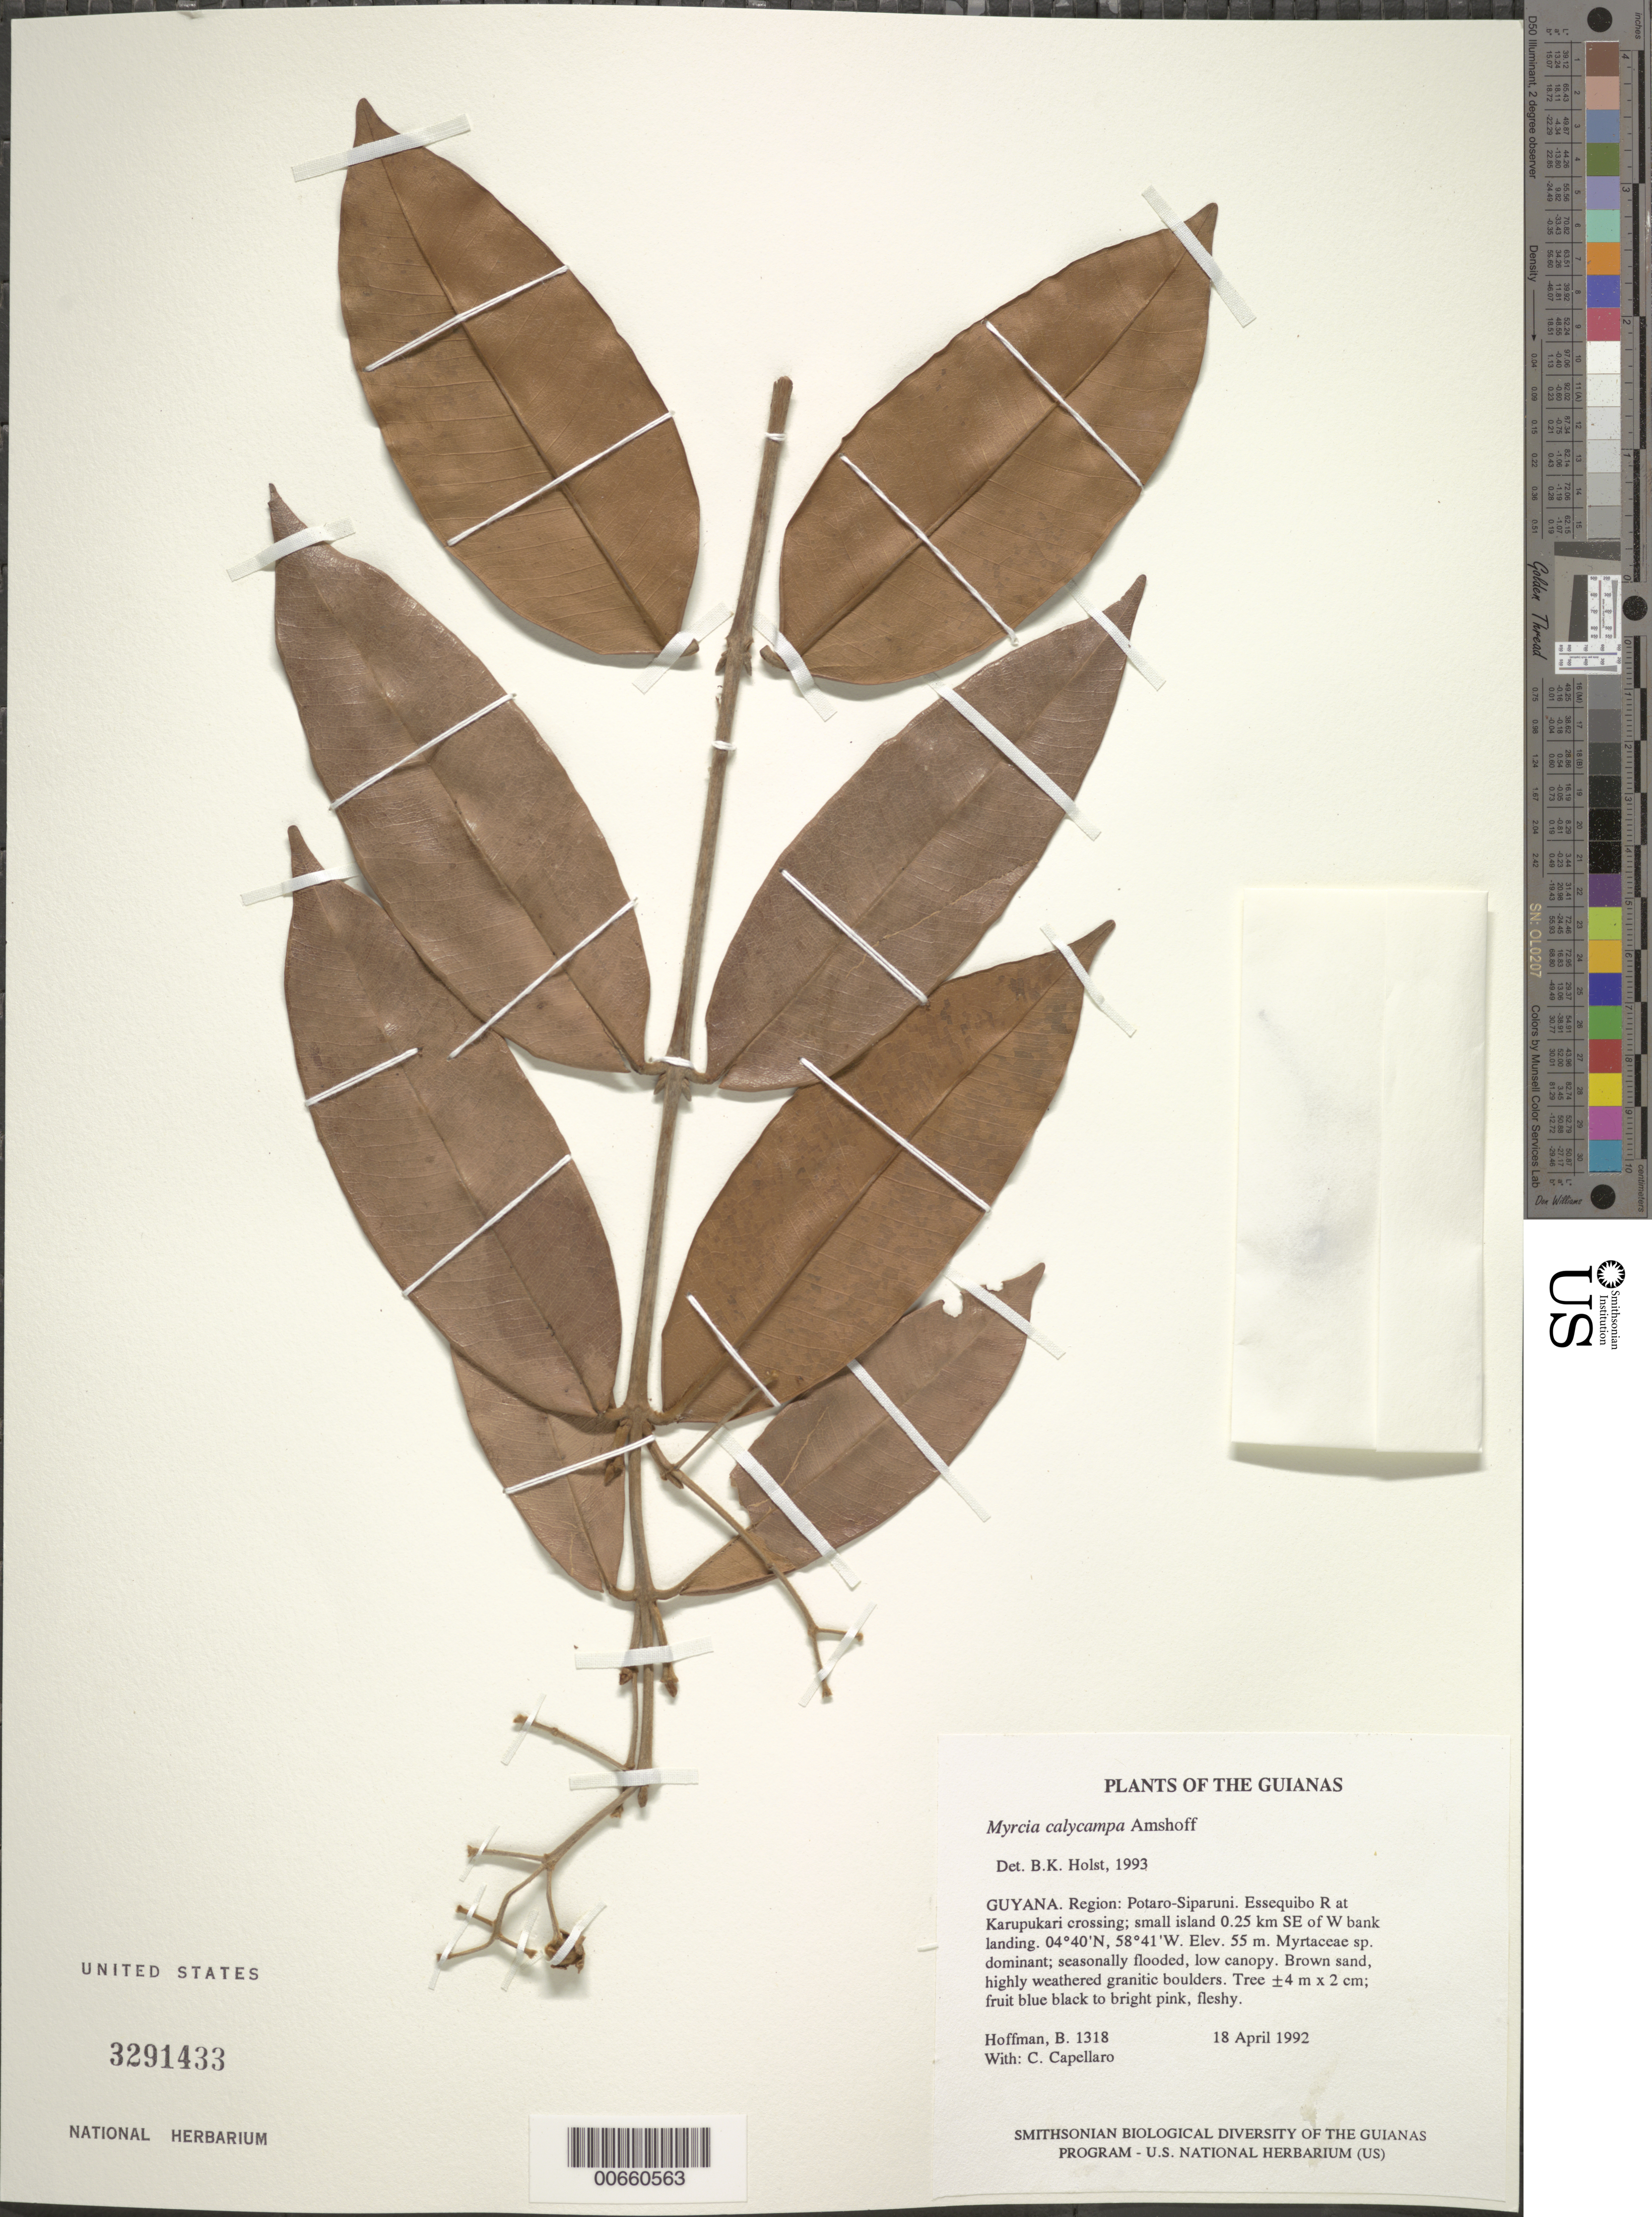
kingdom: Plantae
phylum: Tracheophyta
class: Magnoliopsida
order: Myrtales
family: Myrtaceae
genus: Myrcia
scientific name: Myrcia calycampa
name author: Amshoff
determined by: Holst, Bruce K.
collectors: B. Hoffman & C. Capellaro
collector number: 1318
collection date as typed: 18 April 1992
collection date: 1992-04-18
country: Guyana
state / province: Potaro-Siparuni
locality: Essequibo River at Karupukari crossing; small island 0.25 km SE of W bank landing. Iwokrama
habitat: Myrtaceae sp. dominant; seasonally flooded, low canopy. Brown sand, highly weathered granitic boulders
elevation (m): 55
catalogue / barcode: US 3291433